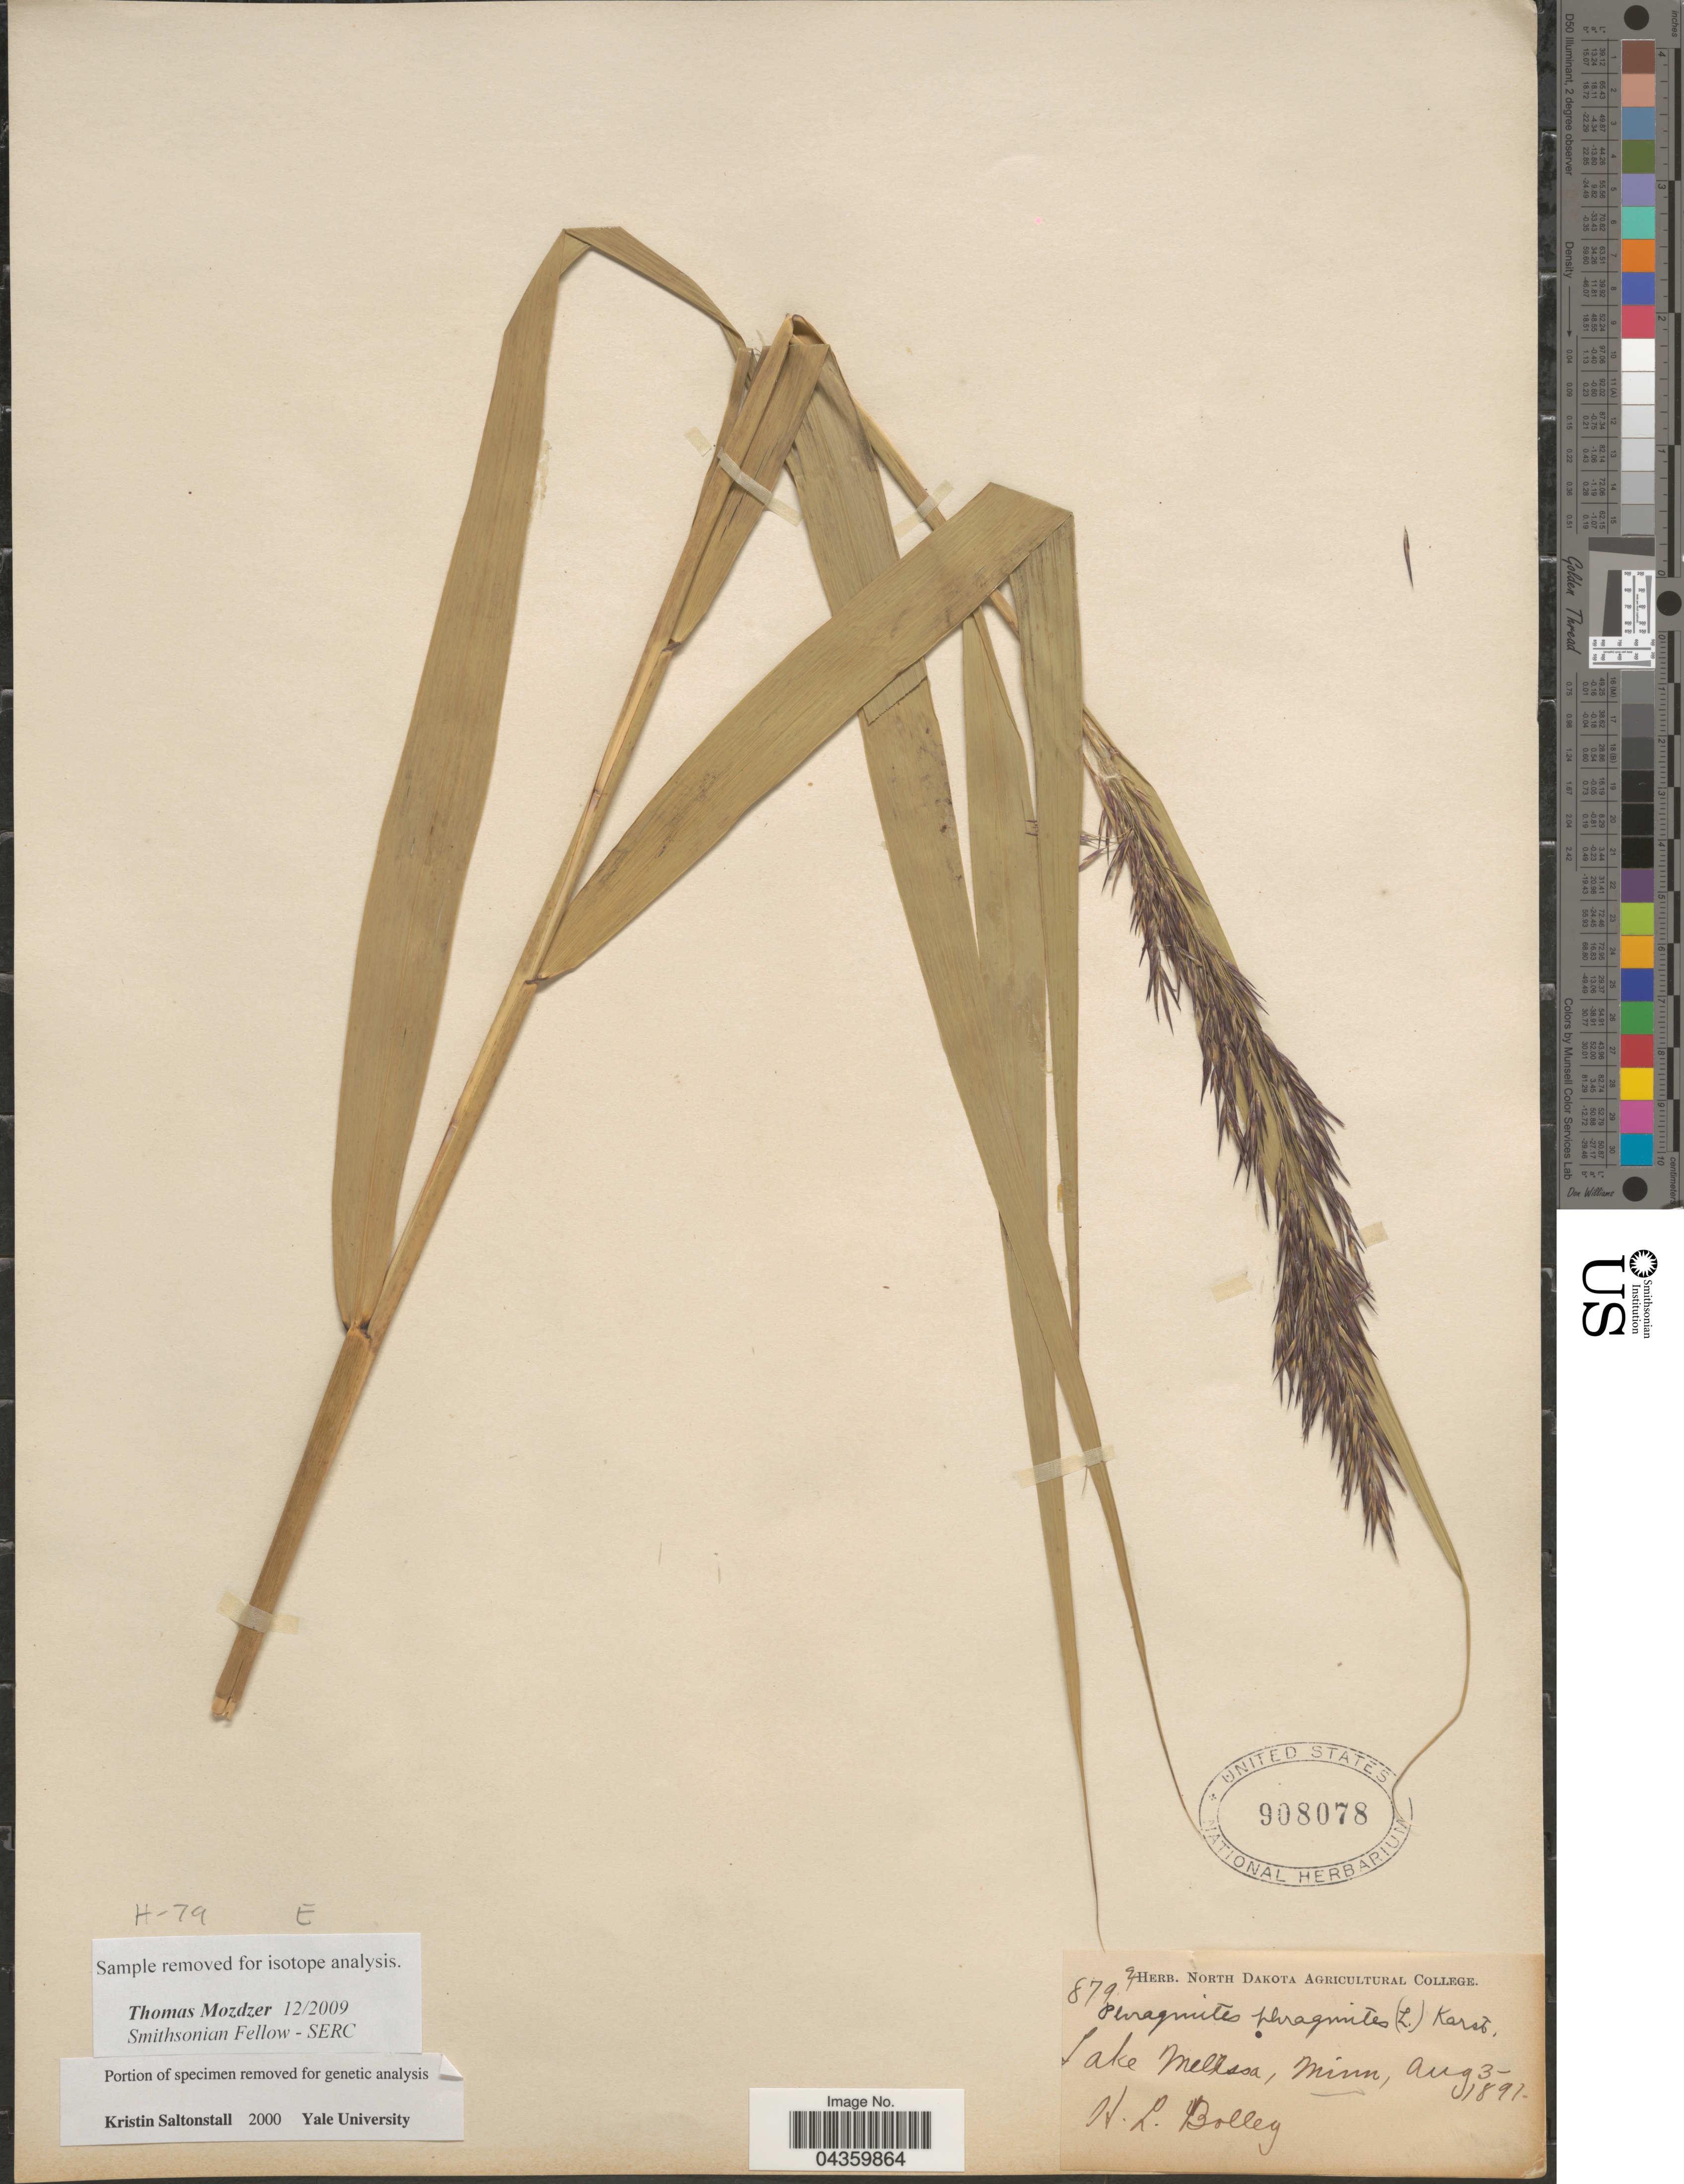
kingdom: Plantae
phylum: Tracheophyta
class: Liliopsida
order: Poales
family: Poaceae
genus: Phragmites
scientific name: Phragmites australis subsp. americanus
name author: Saltonstall & et al.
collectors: H. Bolley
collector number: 879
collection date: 1891-08-03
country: United States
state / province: Minnesota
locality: Lake Melissa.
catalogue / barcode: US 908078